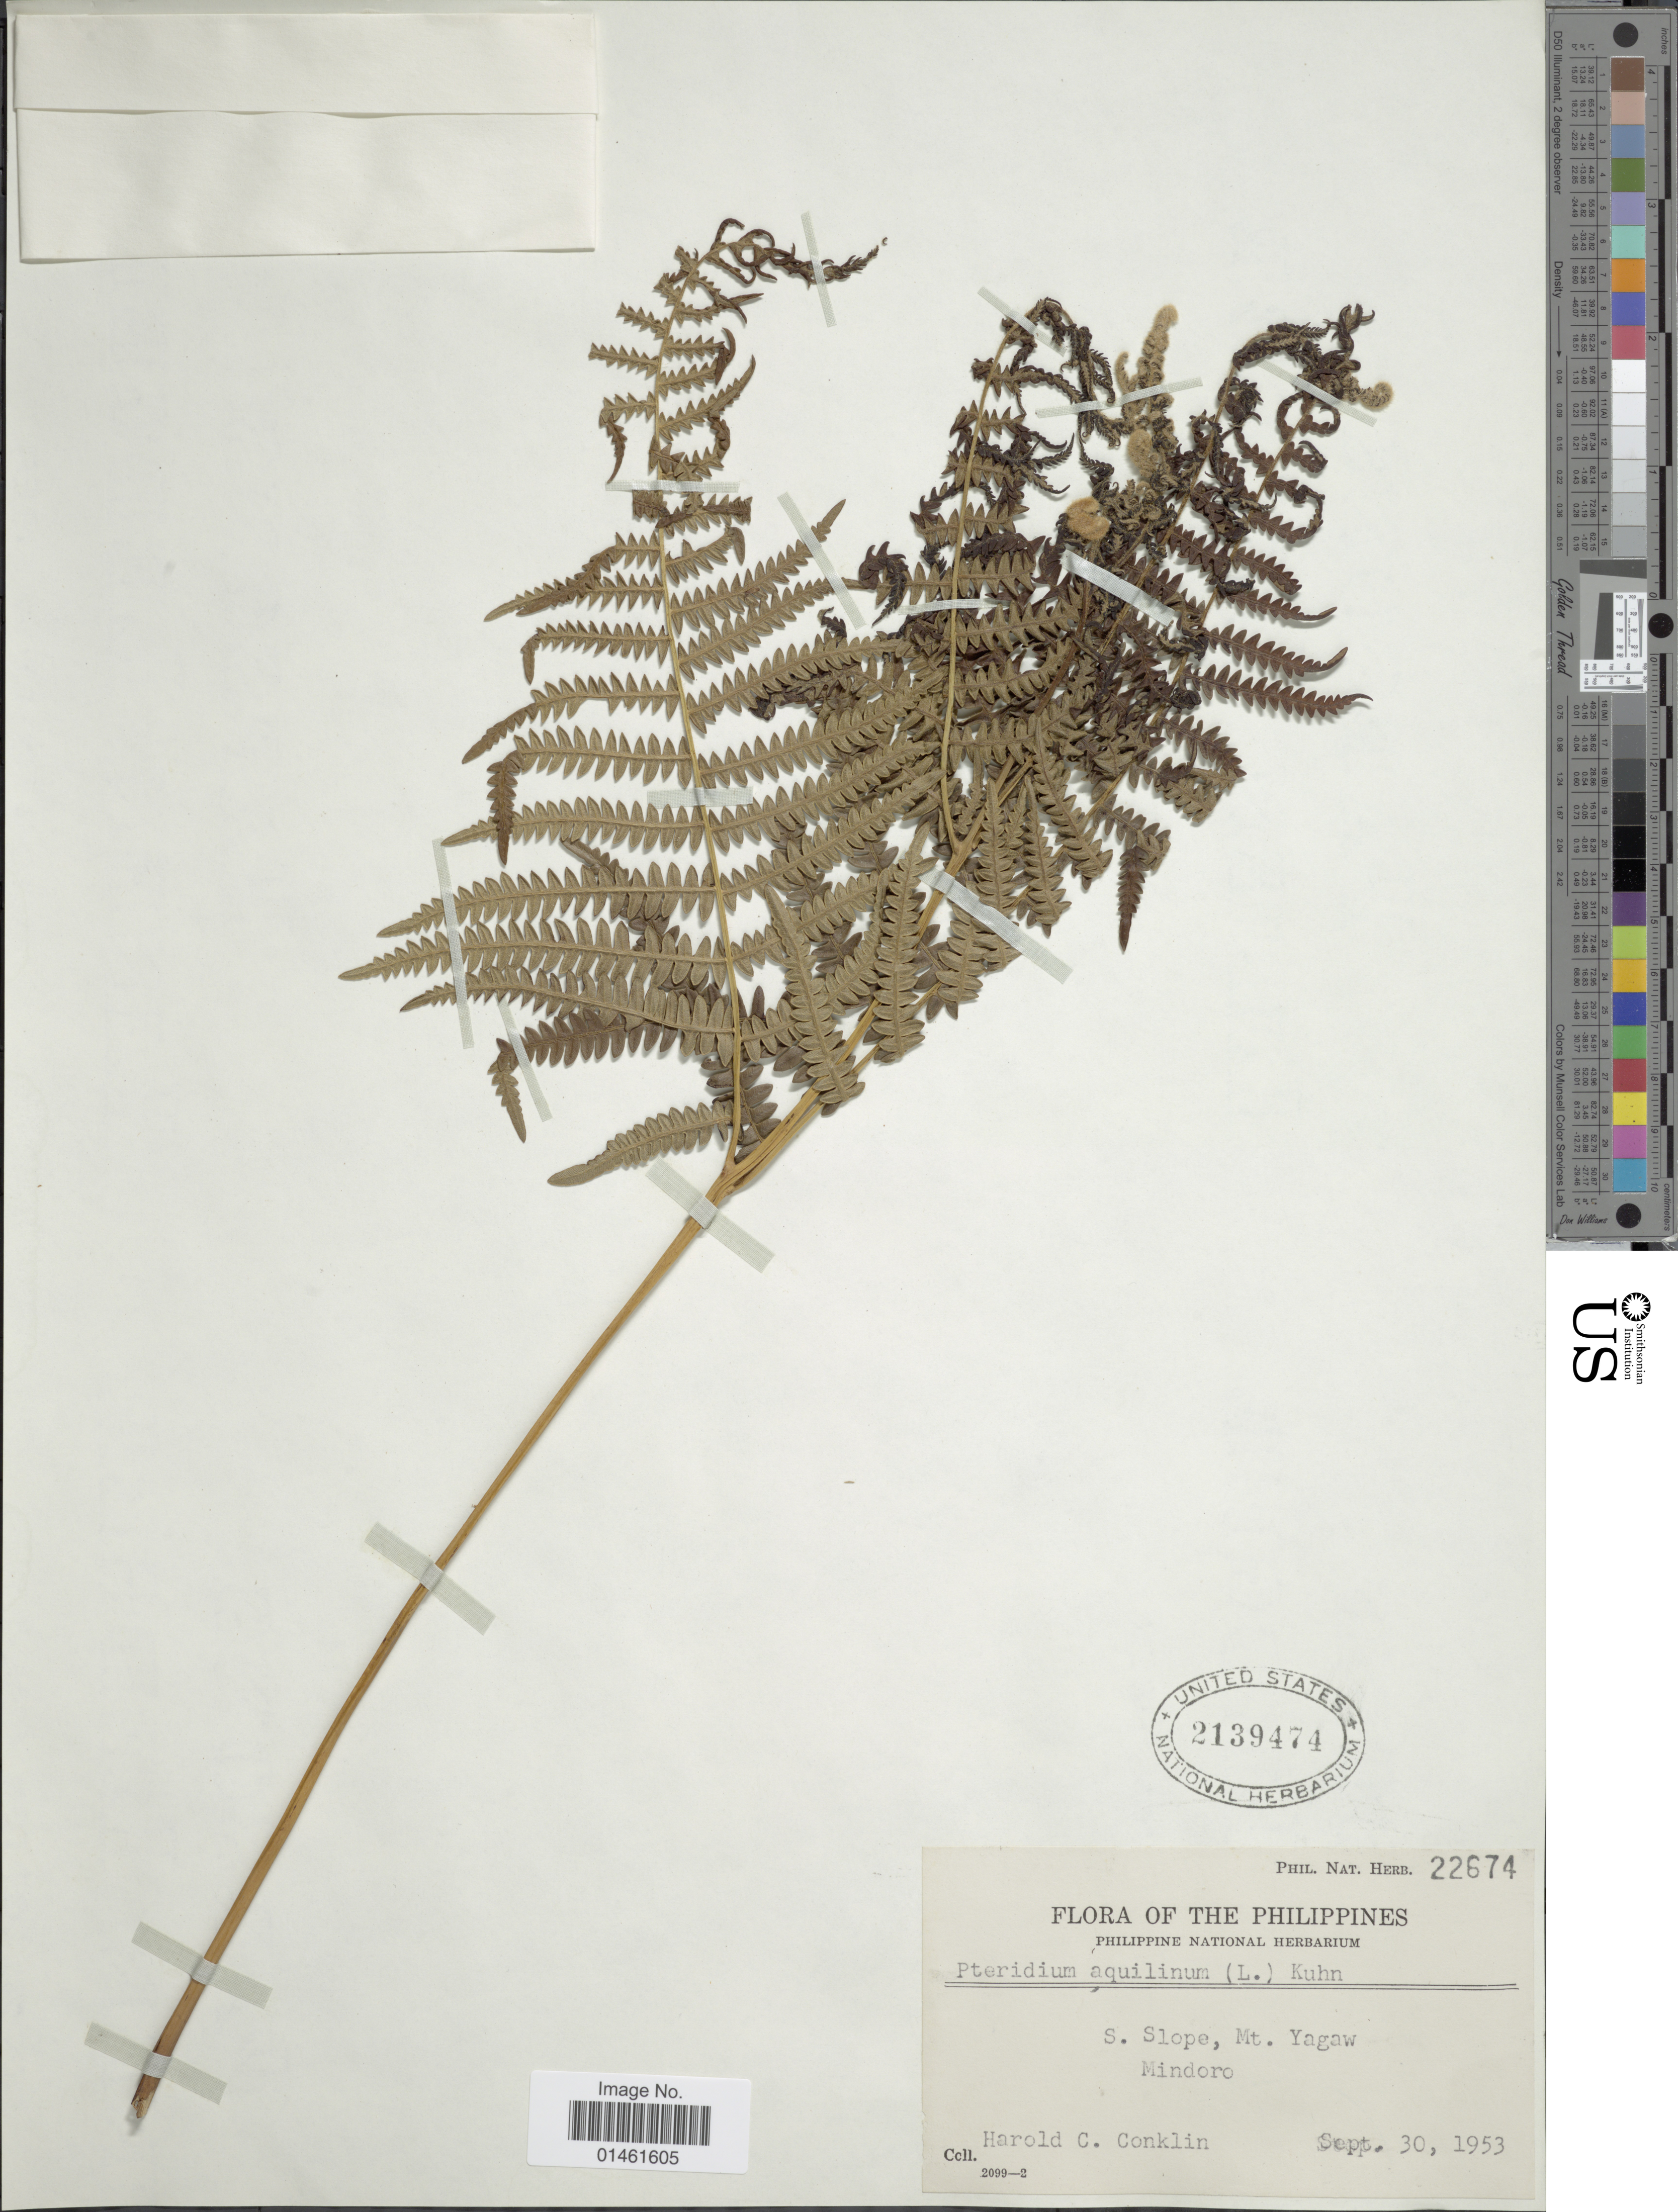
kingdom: Plantae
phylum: Tracheophyta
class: Polypodiopsida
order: Polypodiales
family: Dennstaedtiaceae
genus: Pteridium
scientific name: Pteridium aquilinum var. wightianum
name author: (J. Agardh) R.M. Tryon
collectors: H. Conklin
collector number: Phil. Nat. Herb. 22674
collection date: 1953-09-30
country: Philippines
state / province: Mimaropa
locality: S. Slope, Mt. Yagaw, Mindoro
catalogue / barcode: US 2139474